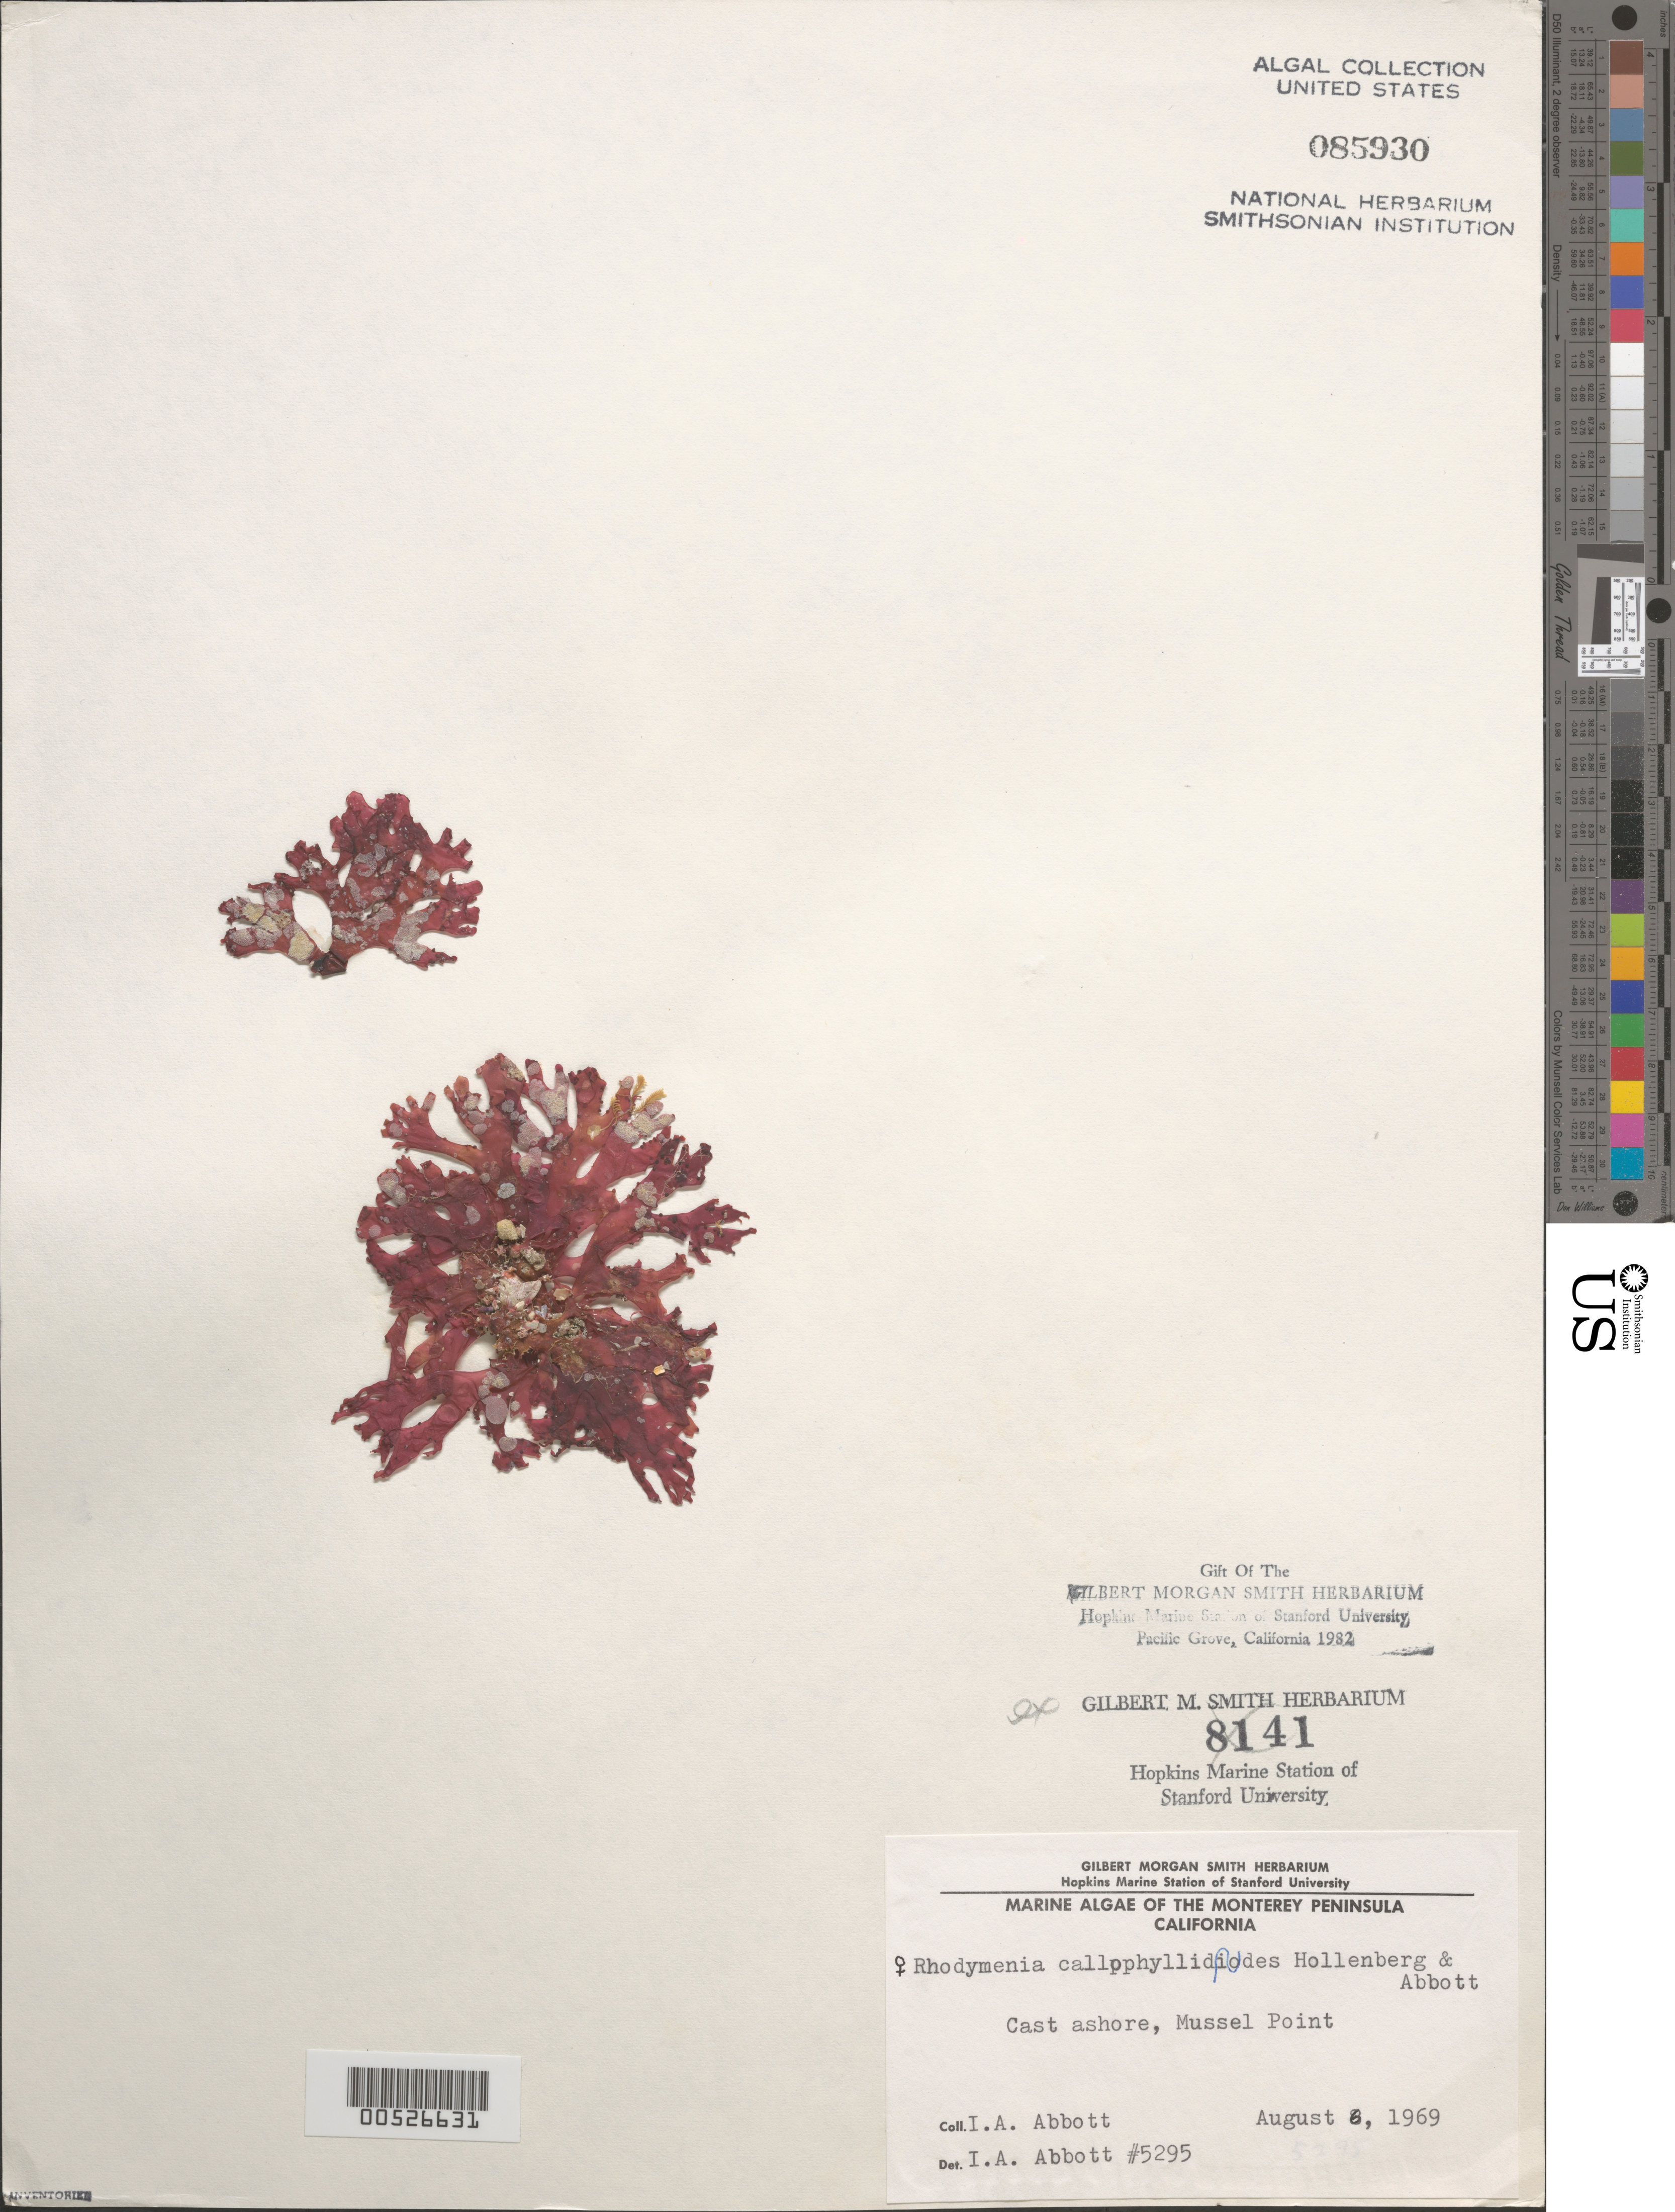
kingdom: Plantae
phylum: Rhodophyta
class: Florideophyceae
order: Rhodymeniales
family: Rhodymeniaceae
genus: Rhodymenia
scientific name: Rhodymenia callophyllidoides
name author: Hollenb. & I.A. Abbott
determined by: Abbott, Isabella A.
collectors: I. A. Abbott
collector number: IAA 5295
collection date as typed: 06 Aug 1969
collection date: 1969-08-06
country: United States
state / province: California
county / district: Monterey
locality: Mussel Point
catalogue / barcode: US 85930